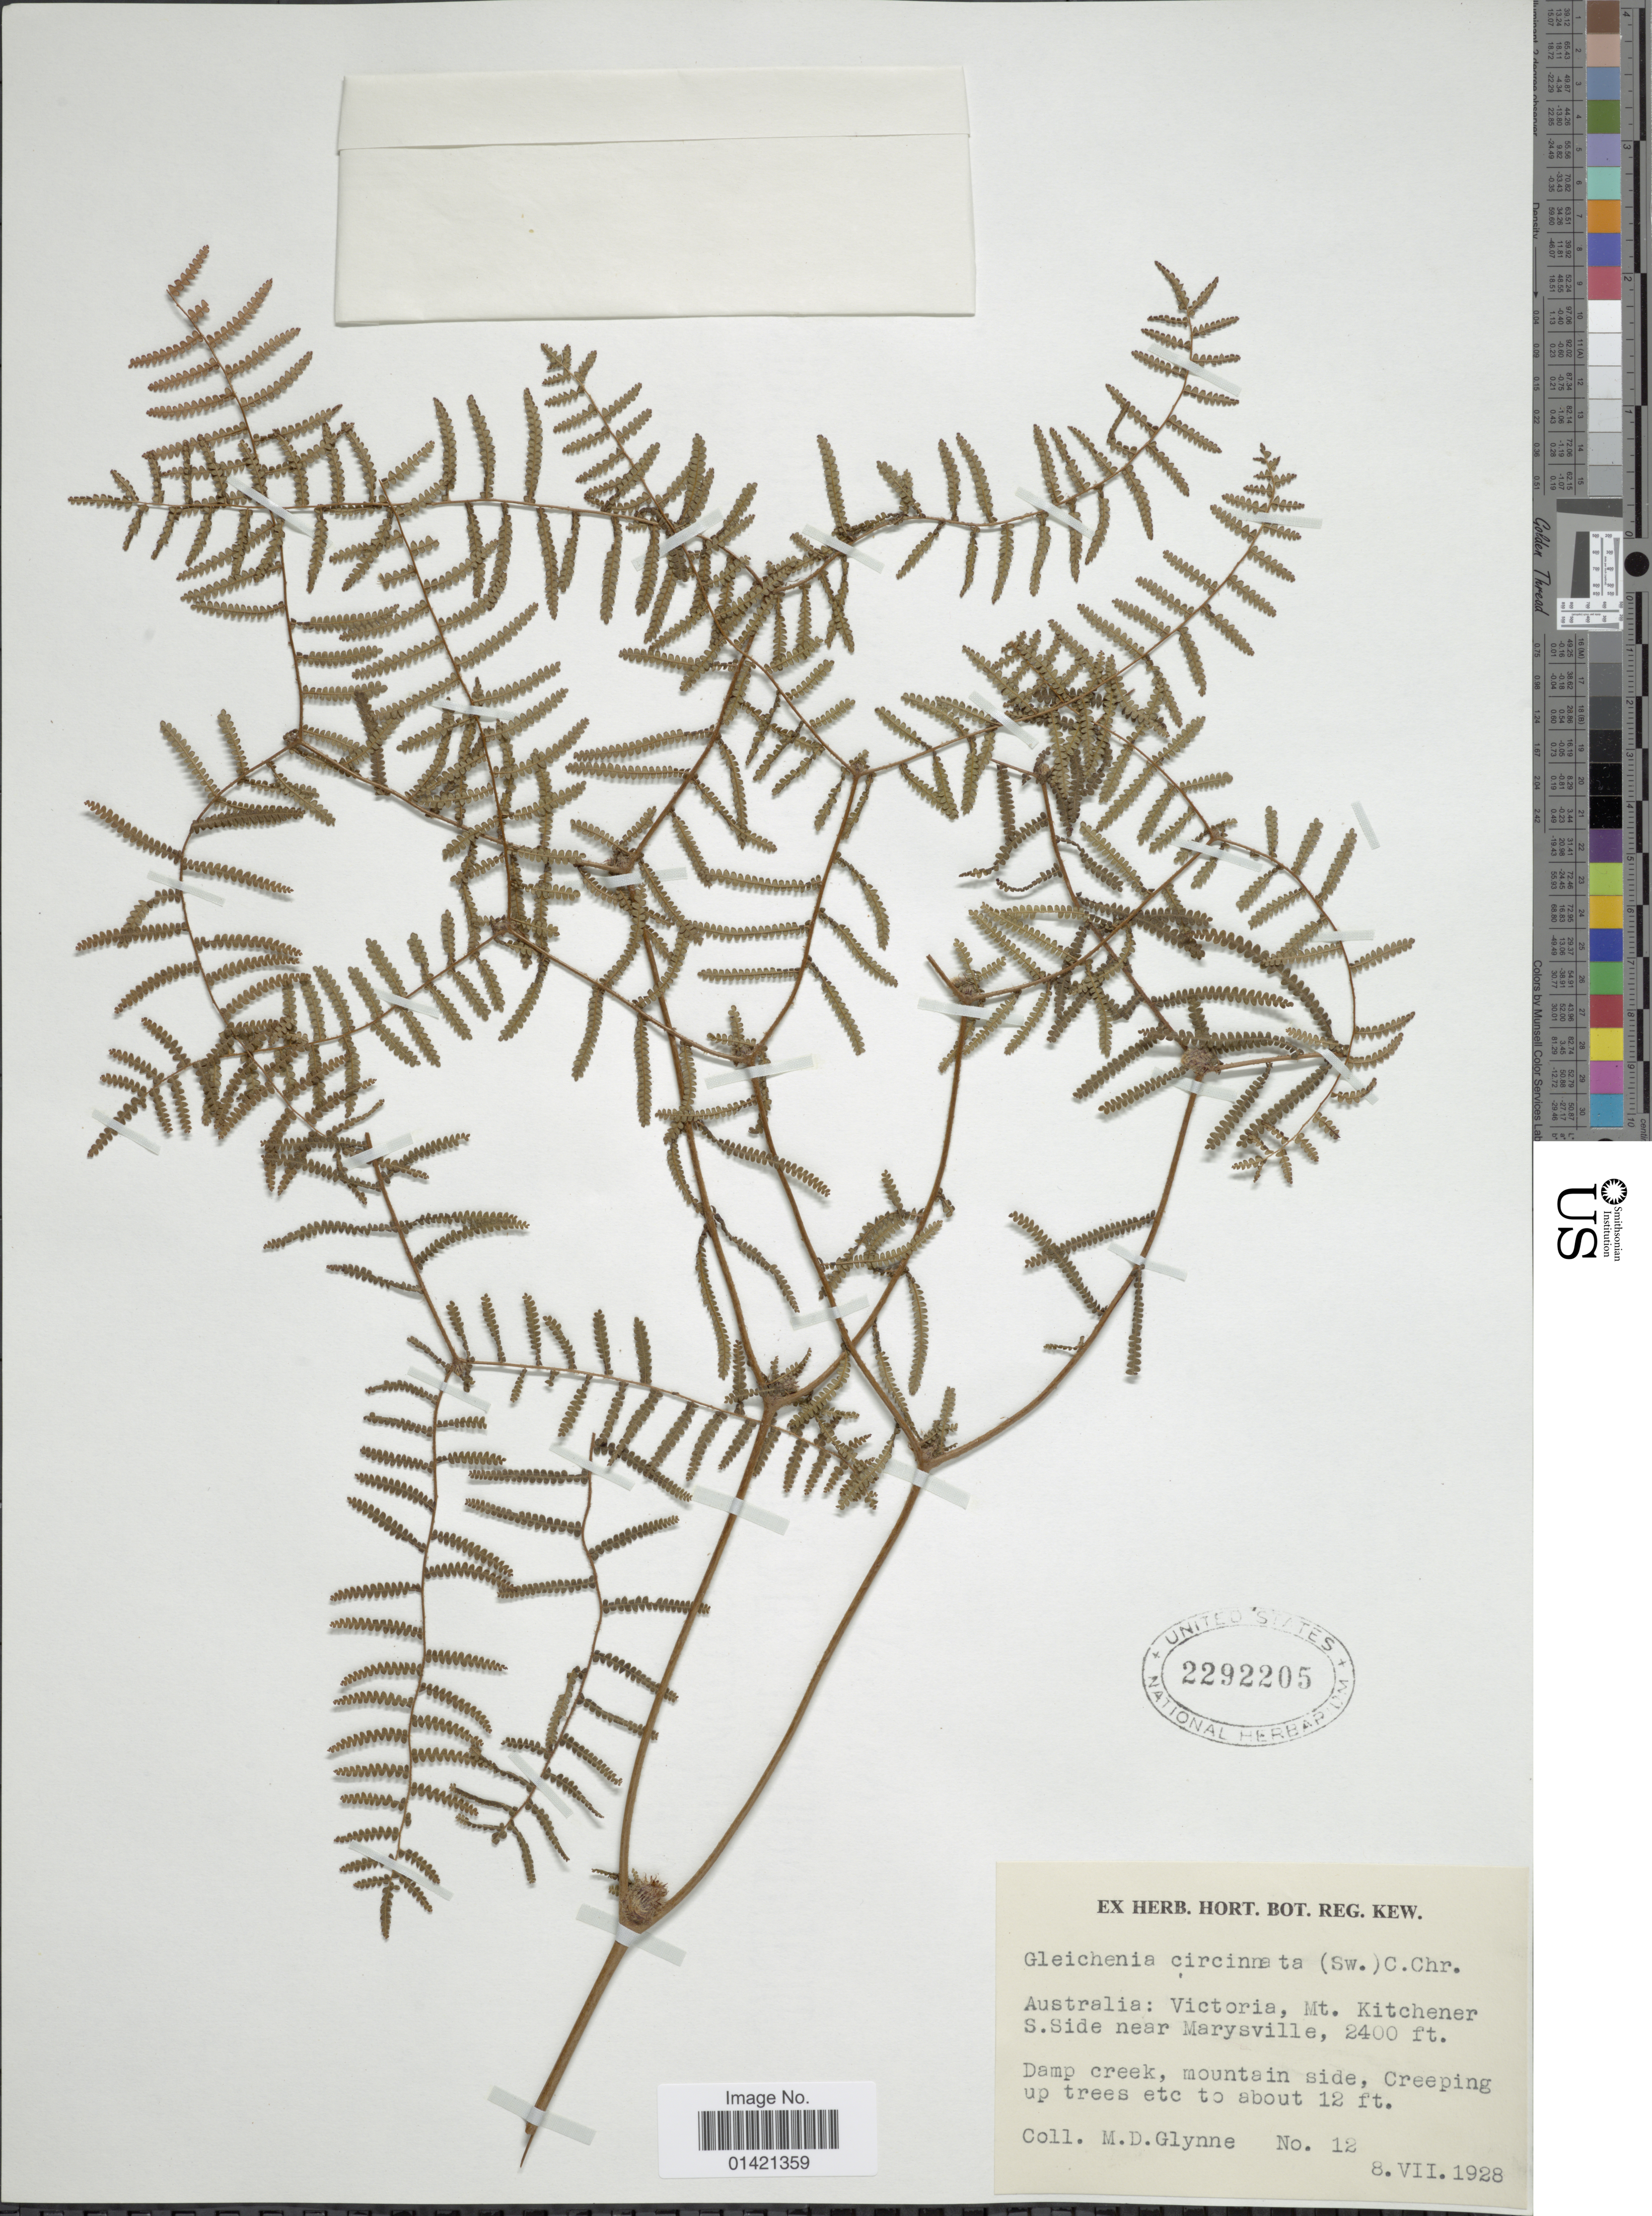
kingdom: Plantae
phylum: Tracheophyta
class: Polypodiopsida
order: Gleicheniales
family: Gleicheniaceae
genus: Gleichenia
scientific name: Gleichenia dicarpa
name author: R. Br.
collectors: M. Glynne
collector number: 12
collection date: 1928-07-08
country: Australia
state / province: Victoria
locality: Victoria, Mt. Kitchener S. Side near Marysville.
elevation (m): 732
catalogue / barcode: US 2292205